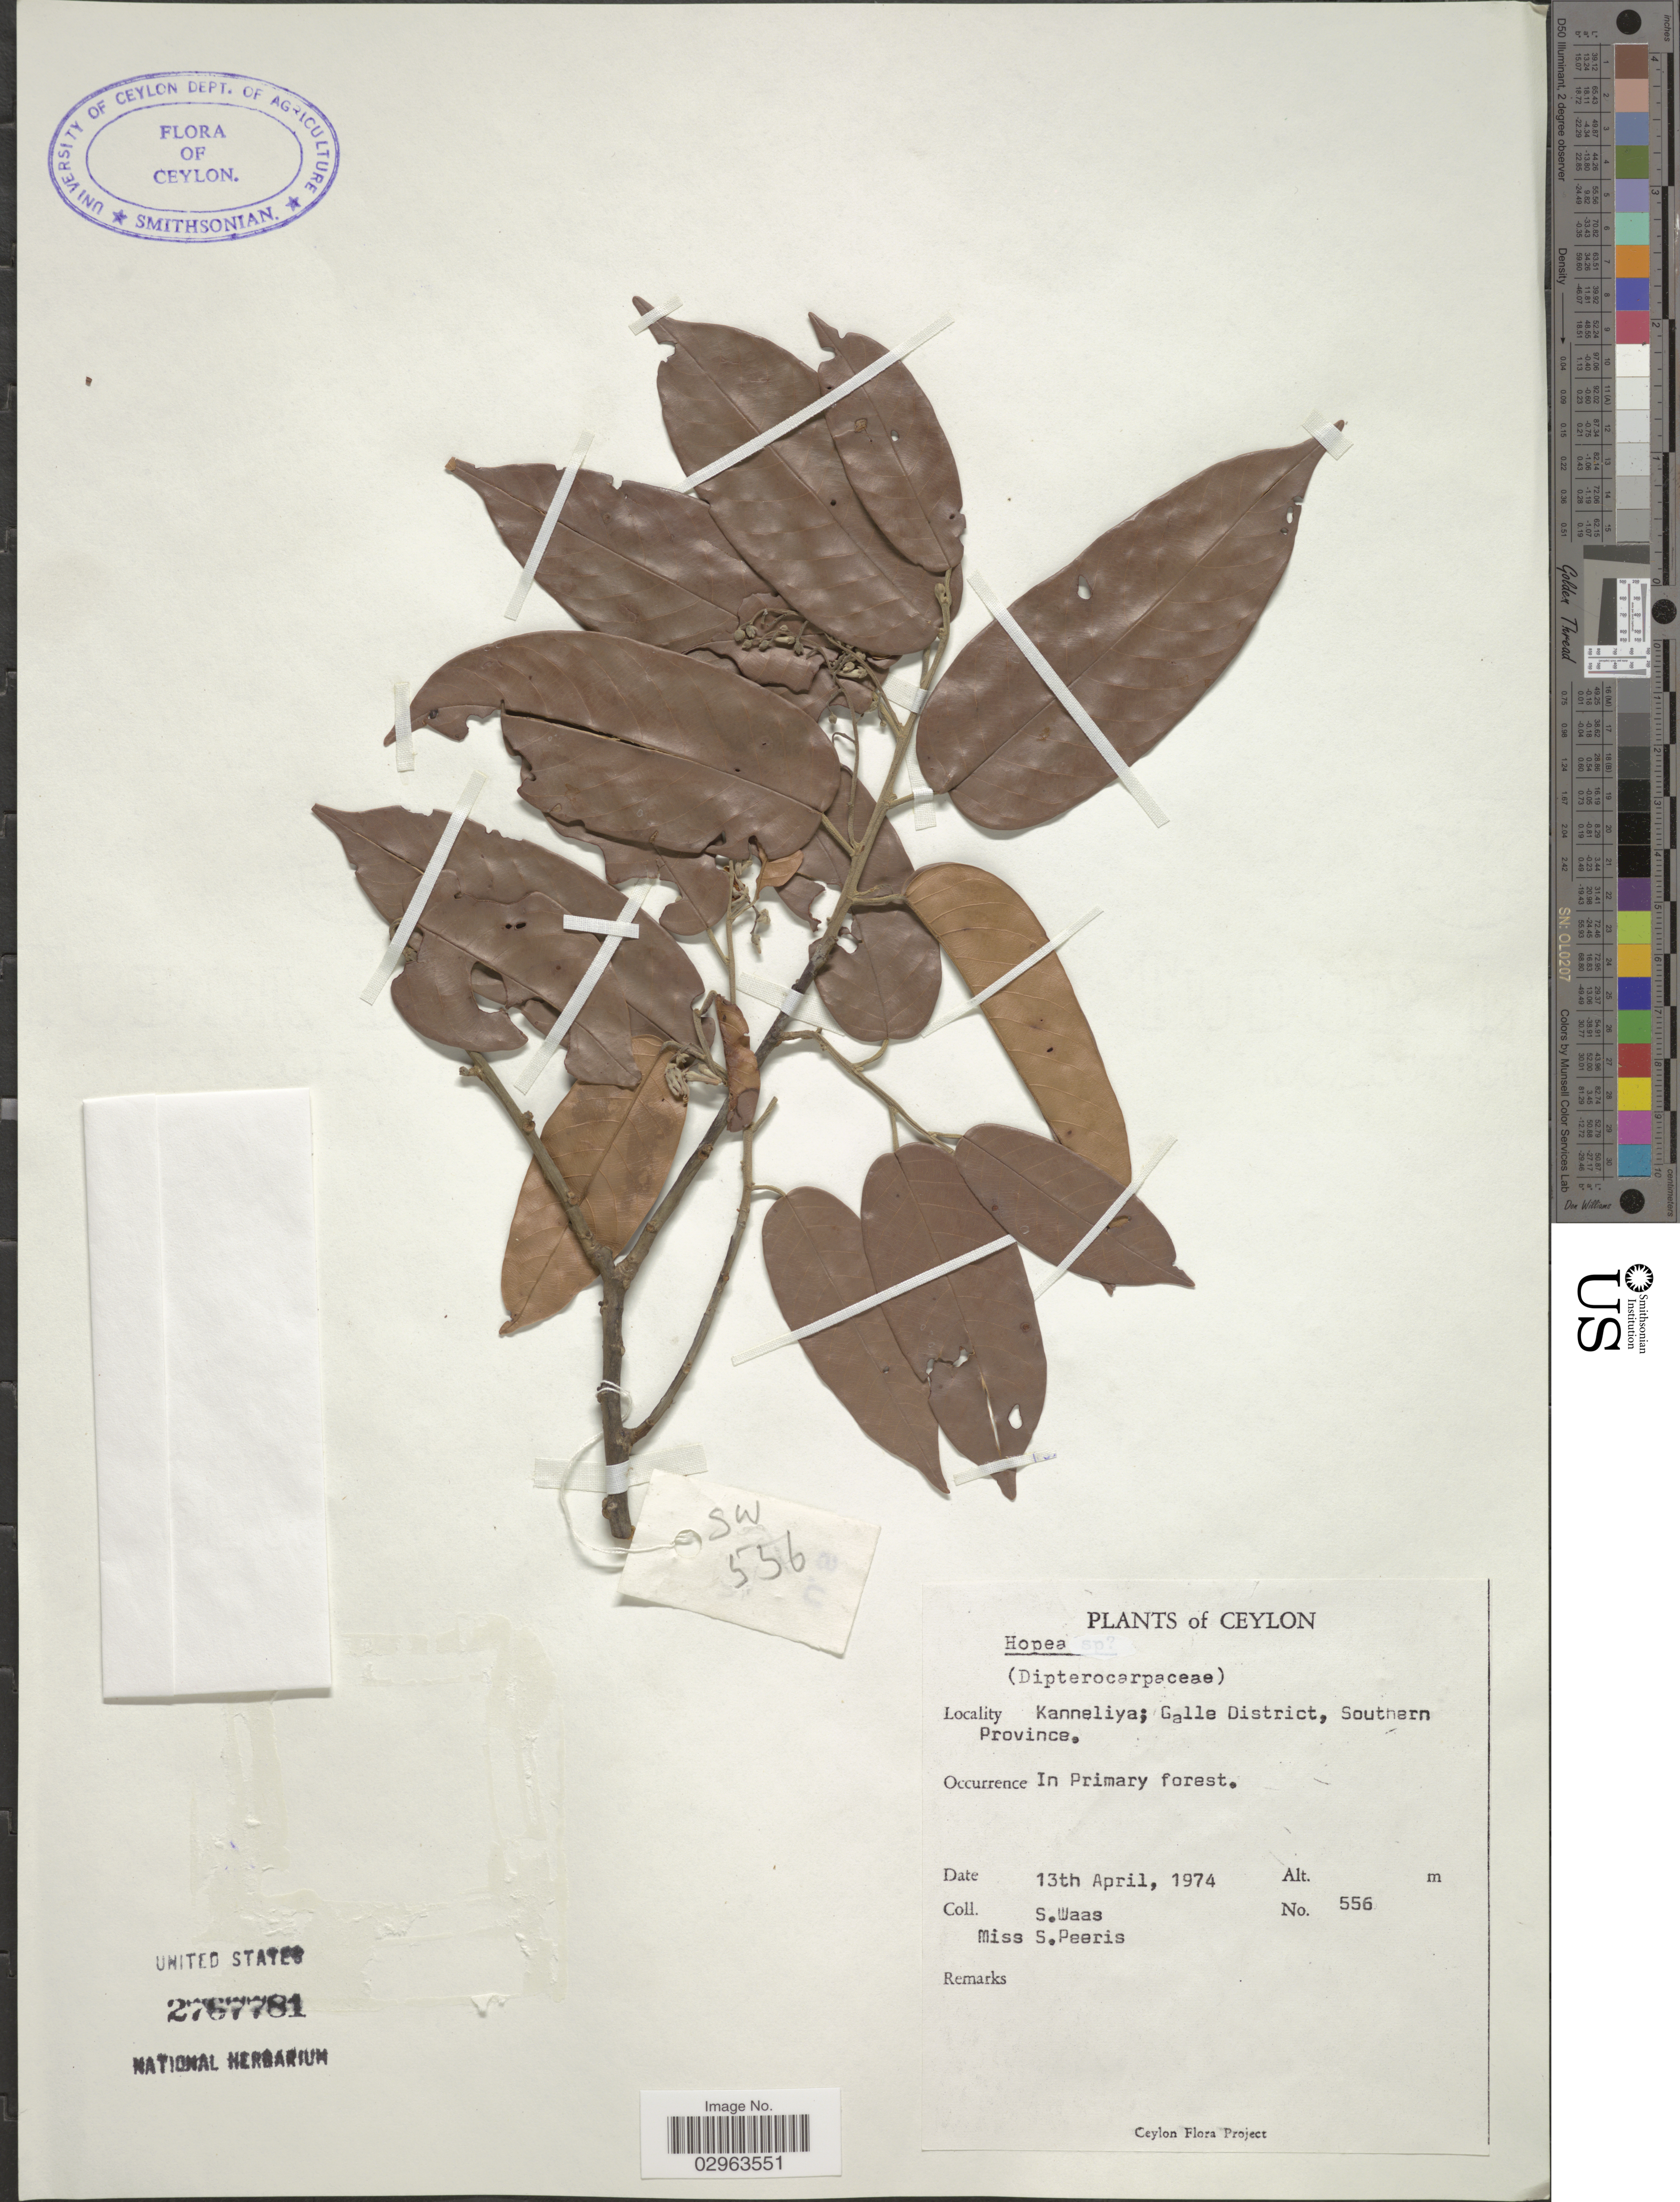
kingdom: Plantae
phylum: Tracheophyta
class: Magnoliopsida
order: Malvales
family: Dipterocarpaceae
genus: Hopea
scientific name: Hopea sp.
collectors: S. Waas & S. Peeris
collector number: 556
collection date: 1974-04-13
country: Sri Lanka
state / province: Southern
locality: Ceylon. Kanneliya; Galle District.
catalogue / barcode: US 2767781